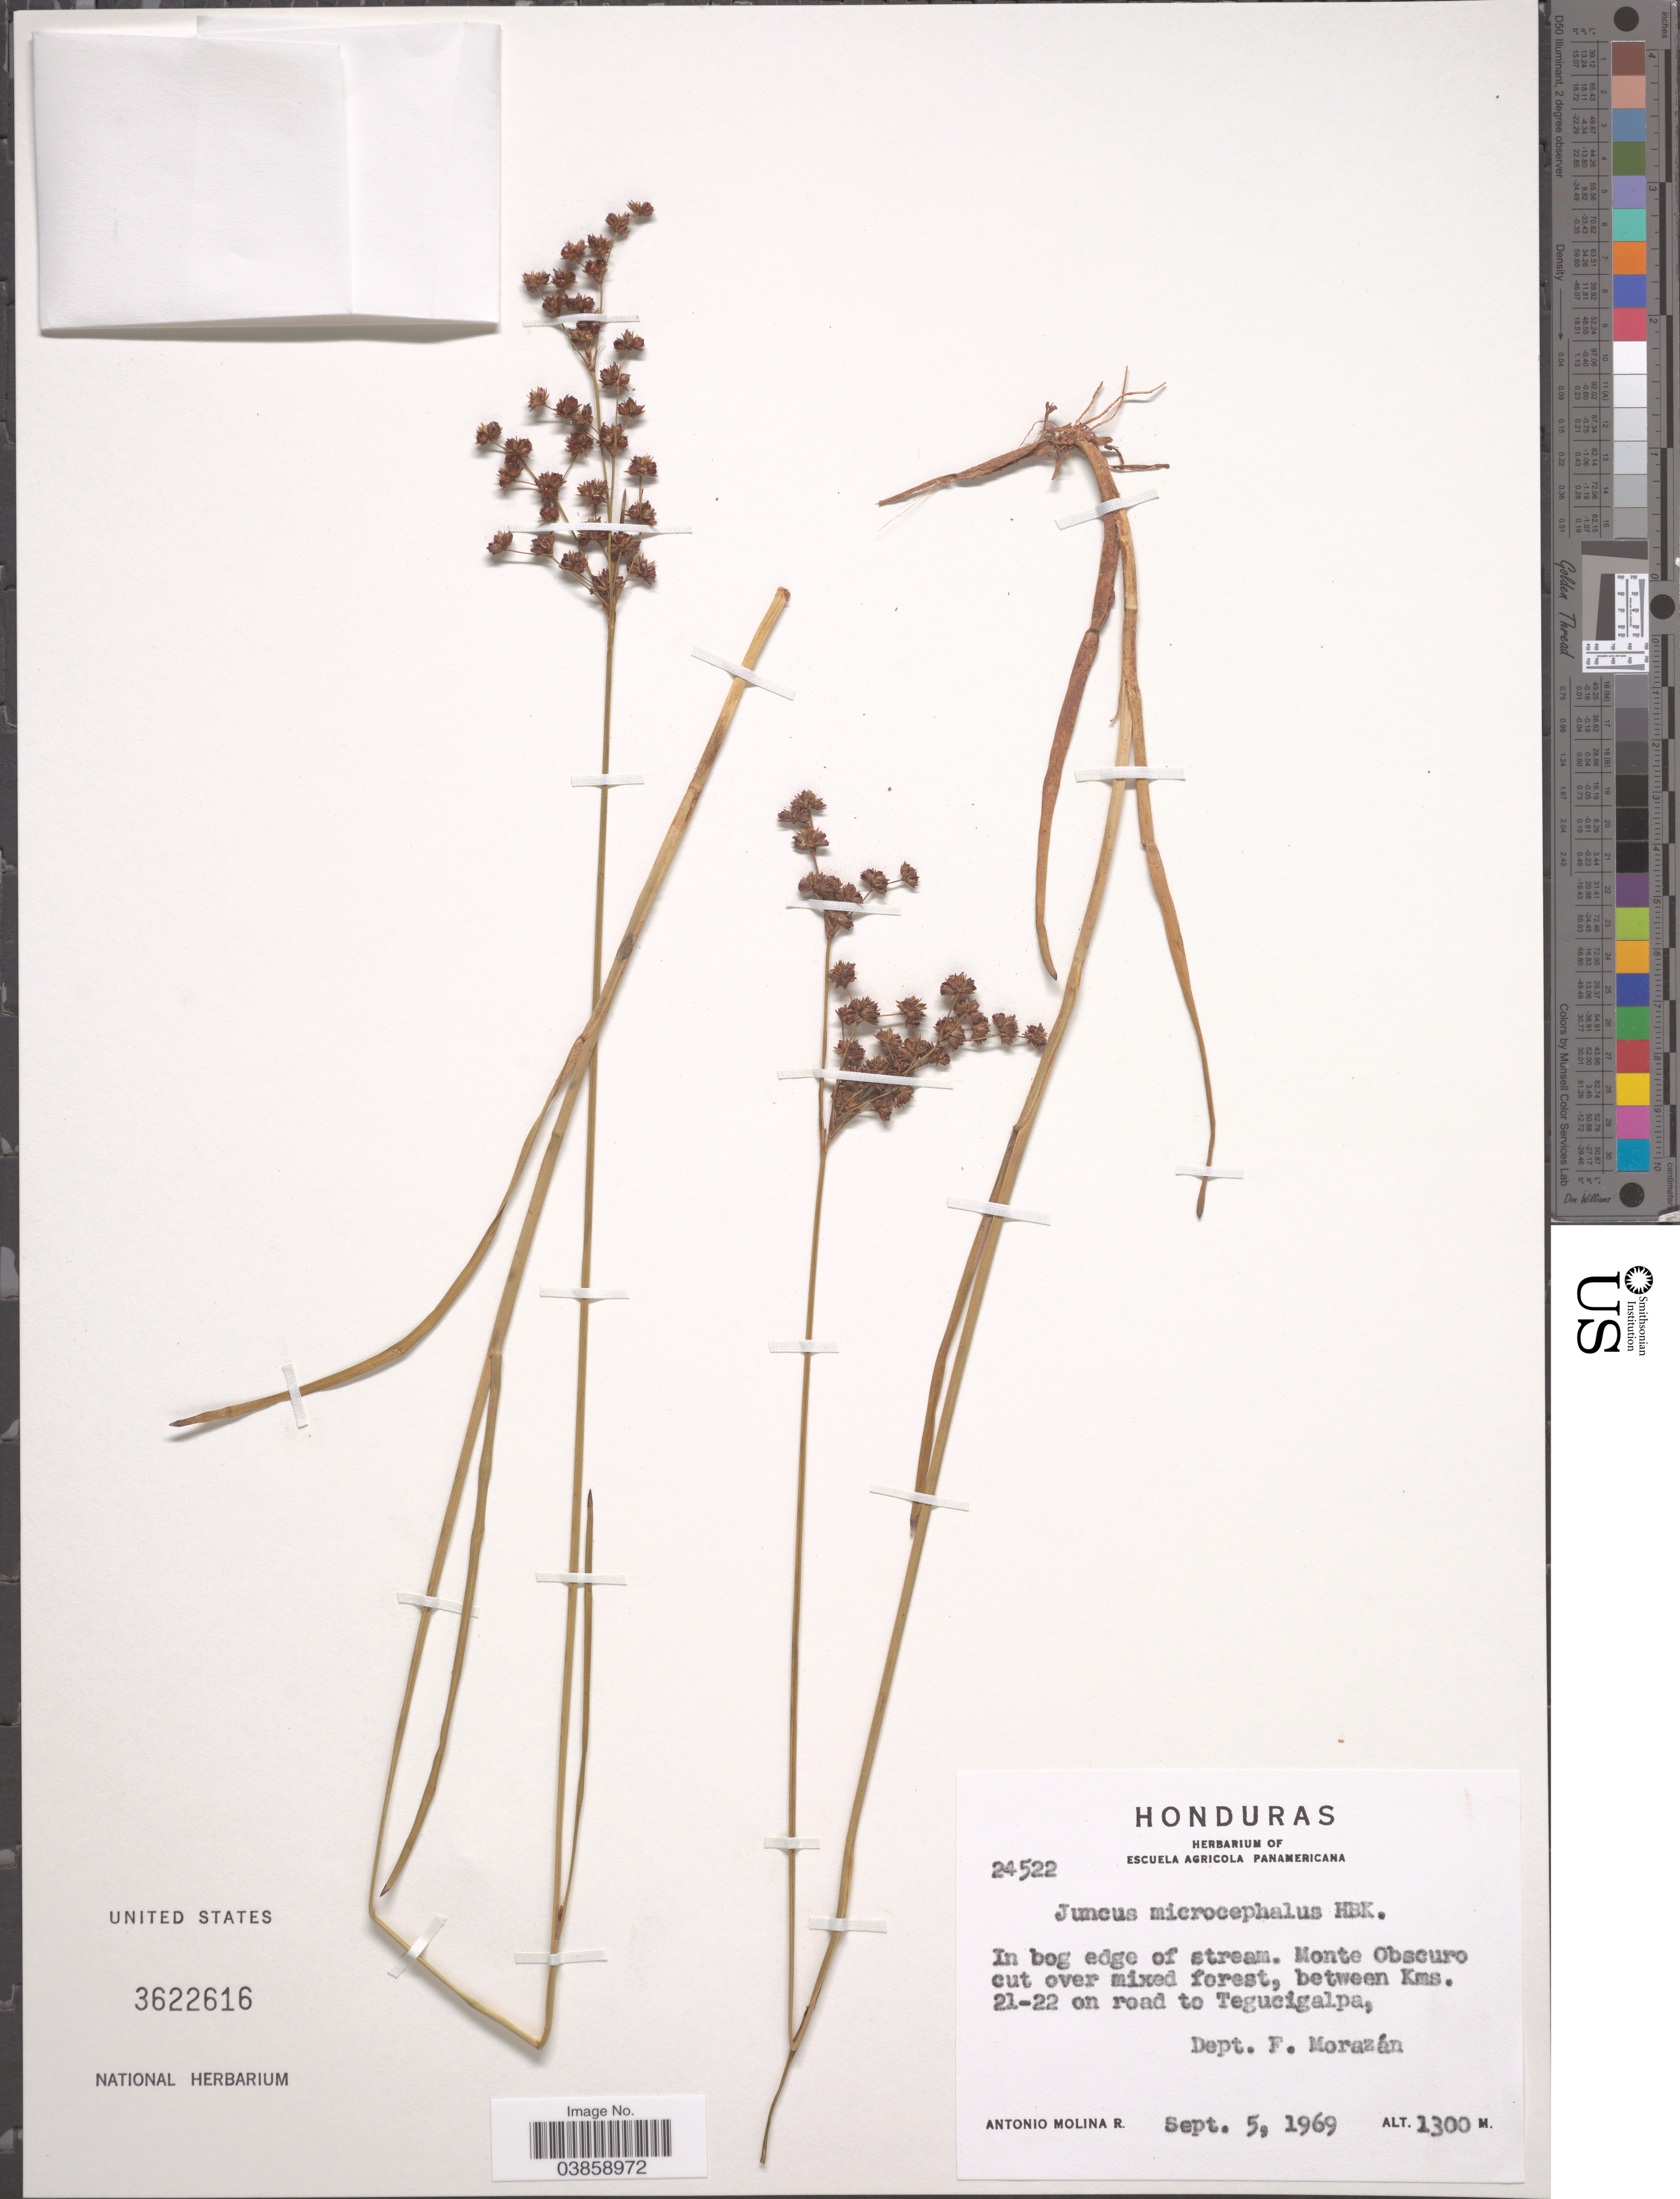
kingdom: Plantae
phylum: Tracheophyta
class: Liliopsida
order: Poales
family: Juncaceae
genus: Juncus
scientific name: Juncus microcephalus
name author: Kunth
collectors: A. Molina R.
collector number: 24522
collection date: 1969-09-05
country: Honduras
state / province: Fco. Morazán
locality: Monte Obscuro cut over mixed forest, between Kms. 21-22 on road to Tegucigalpa, Dept. F. Morazán.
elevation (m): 1300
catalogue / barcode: US 3622616